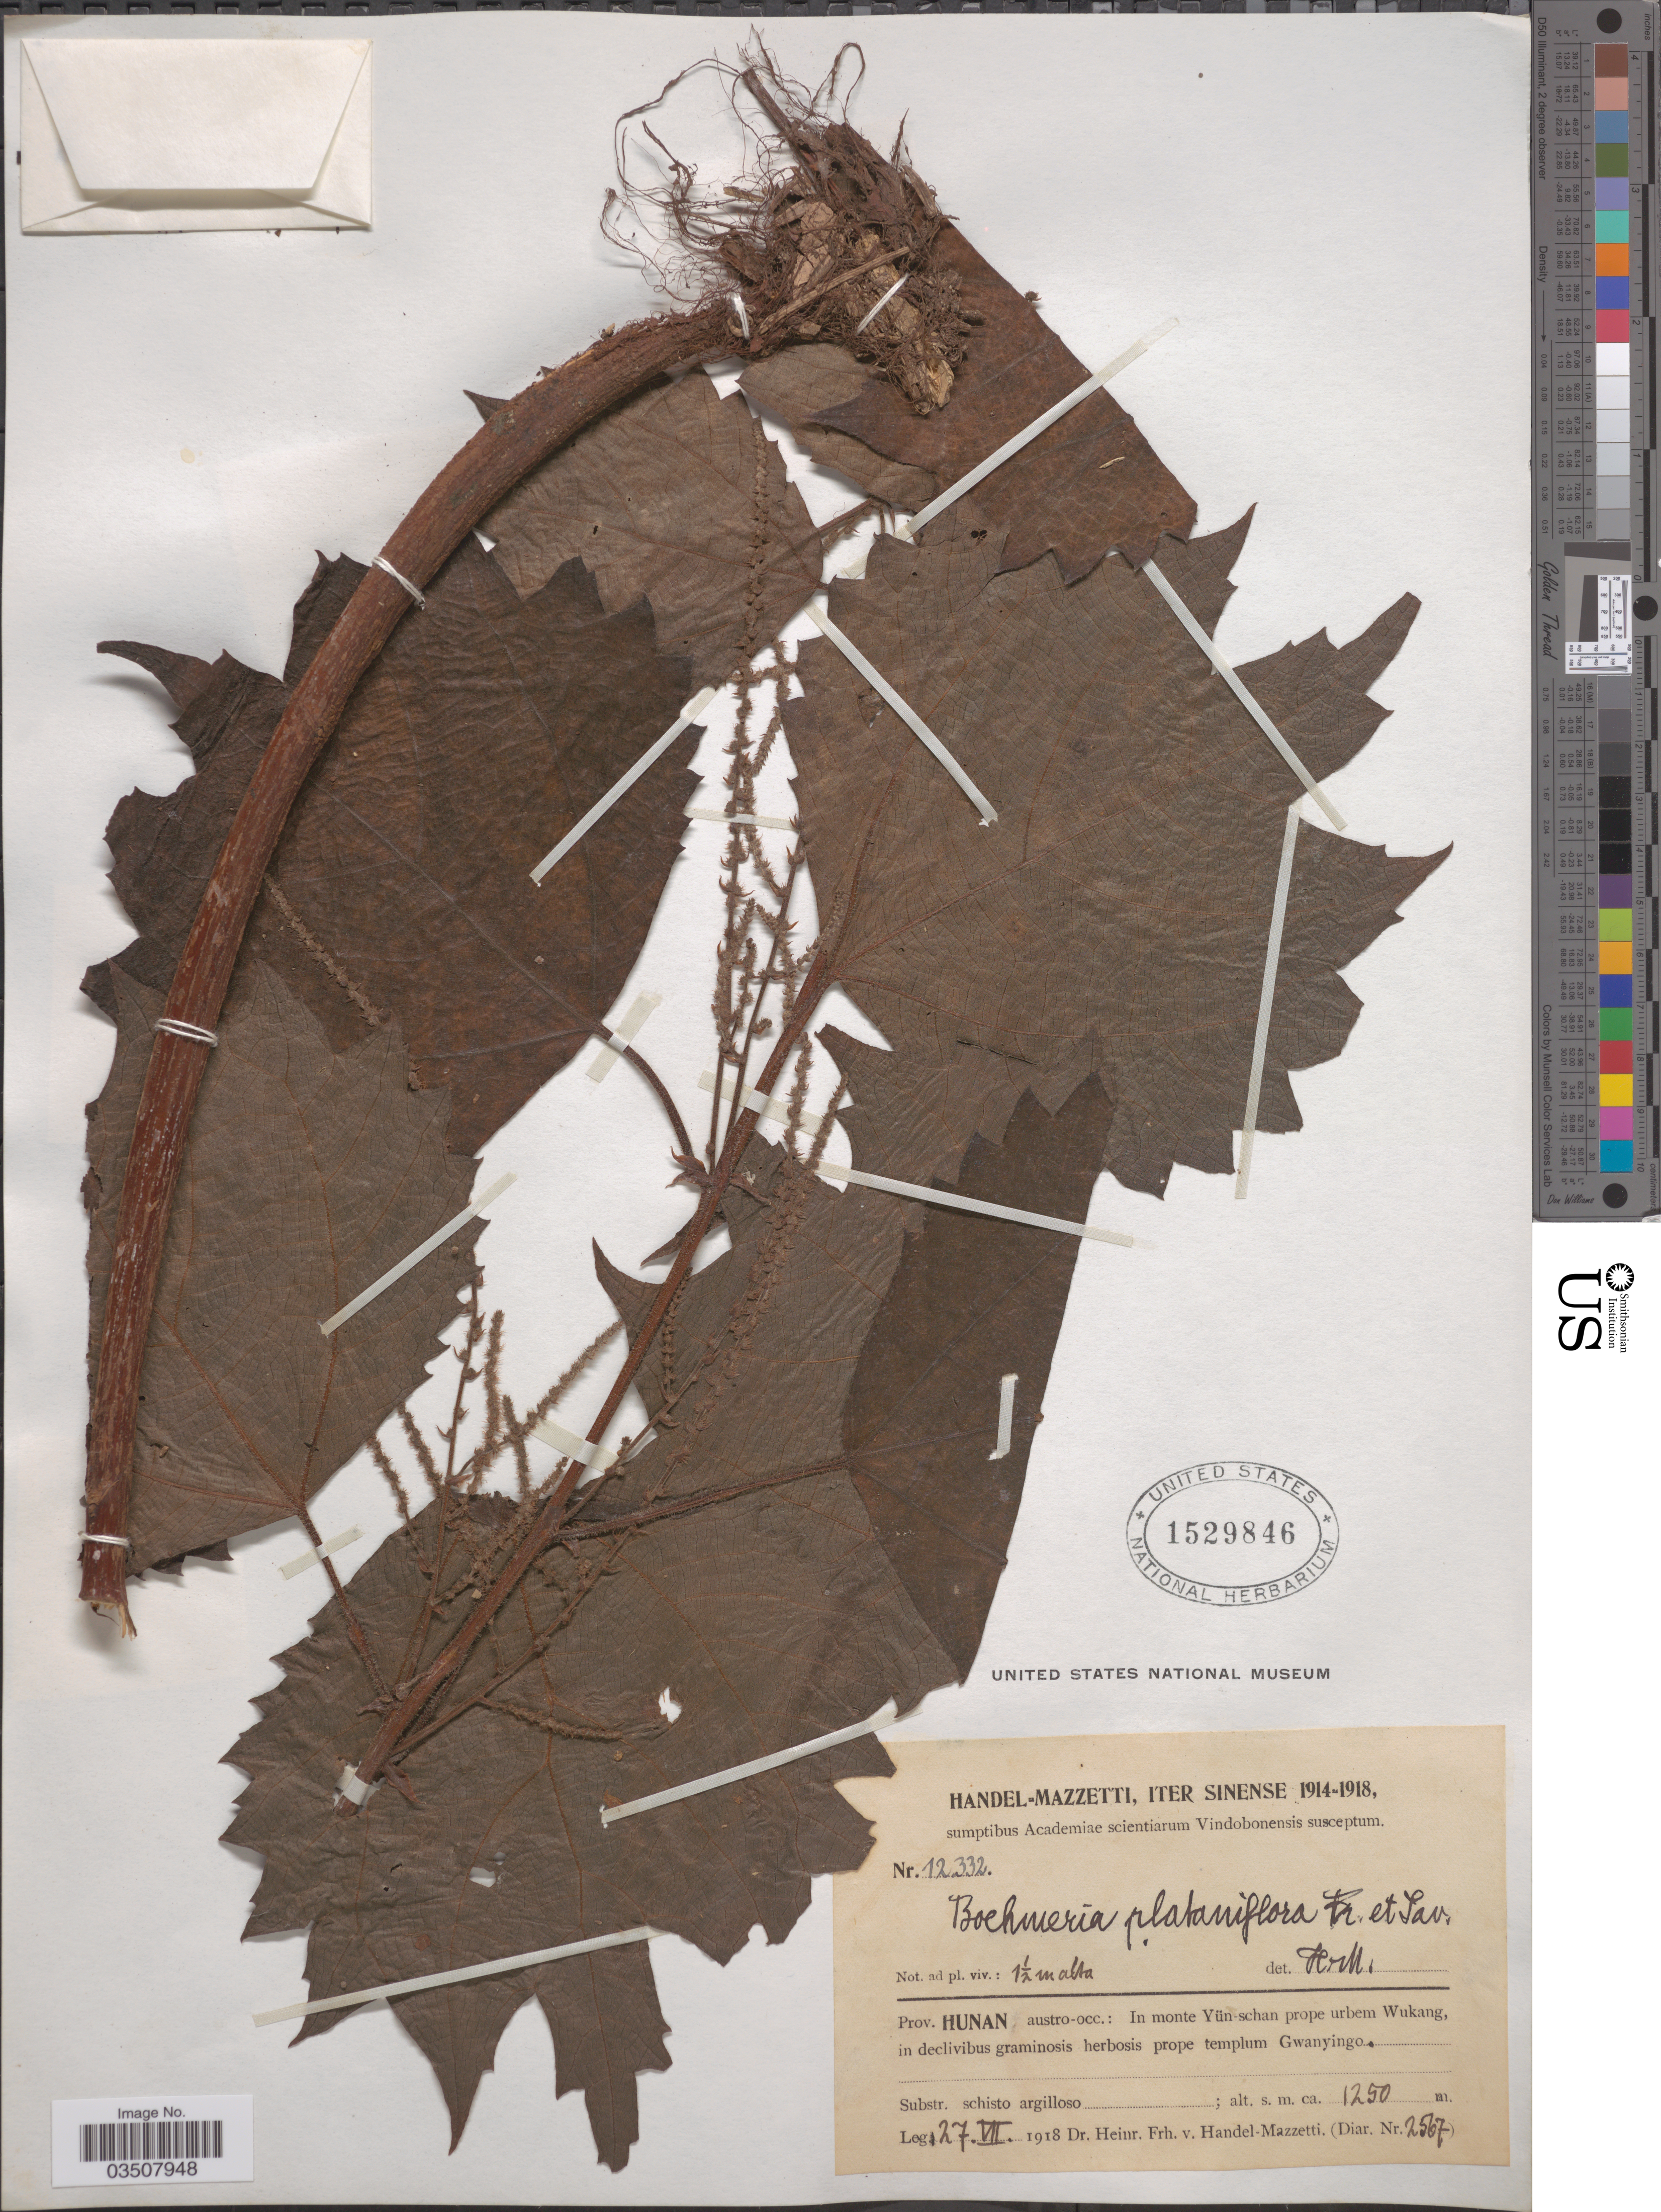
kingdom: Plantae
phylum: Tracheophyta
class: Magnoliopsida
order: Rosales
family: Urticaceae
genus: Boehmeria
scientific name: Boehmeria platanifolia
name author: (Franch. & Sav.) C.H. Wright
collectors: H. Handel-Mazzetti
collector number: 12332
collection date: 1918-07-27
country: China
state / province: Hunan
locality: Prov. Hunan austro-occ.: In monte Yün-schan prope urbem Wukang, in declivibus graminosis herbosis prope templum Gwanyingo.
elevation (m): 1250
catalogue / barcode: US 1529846